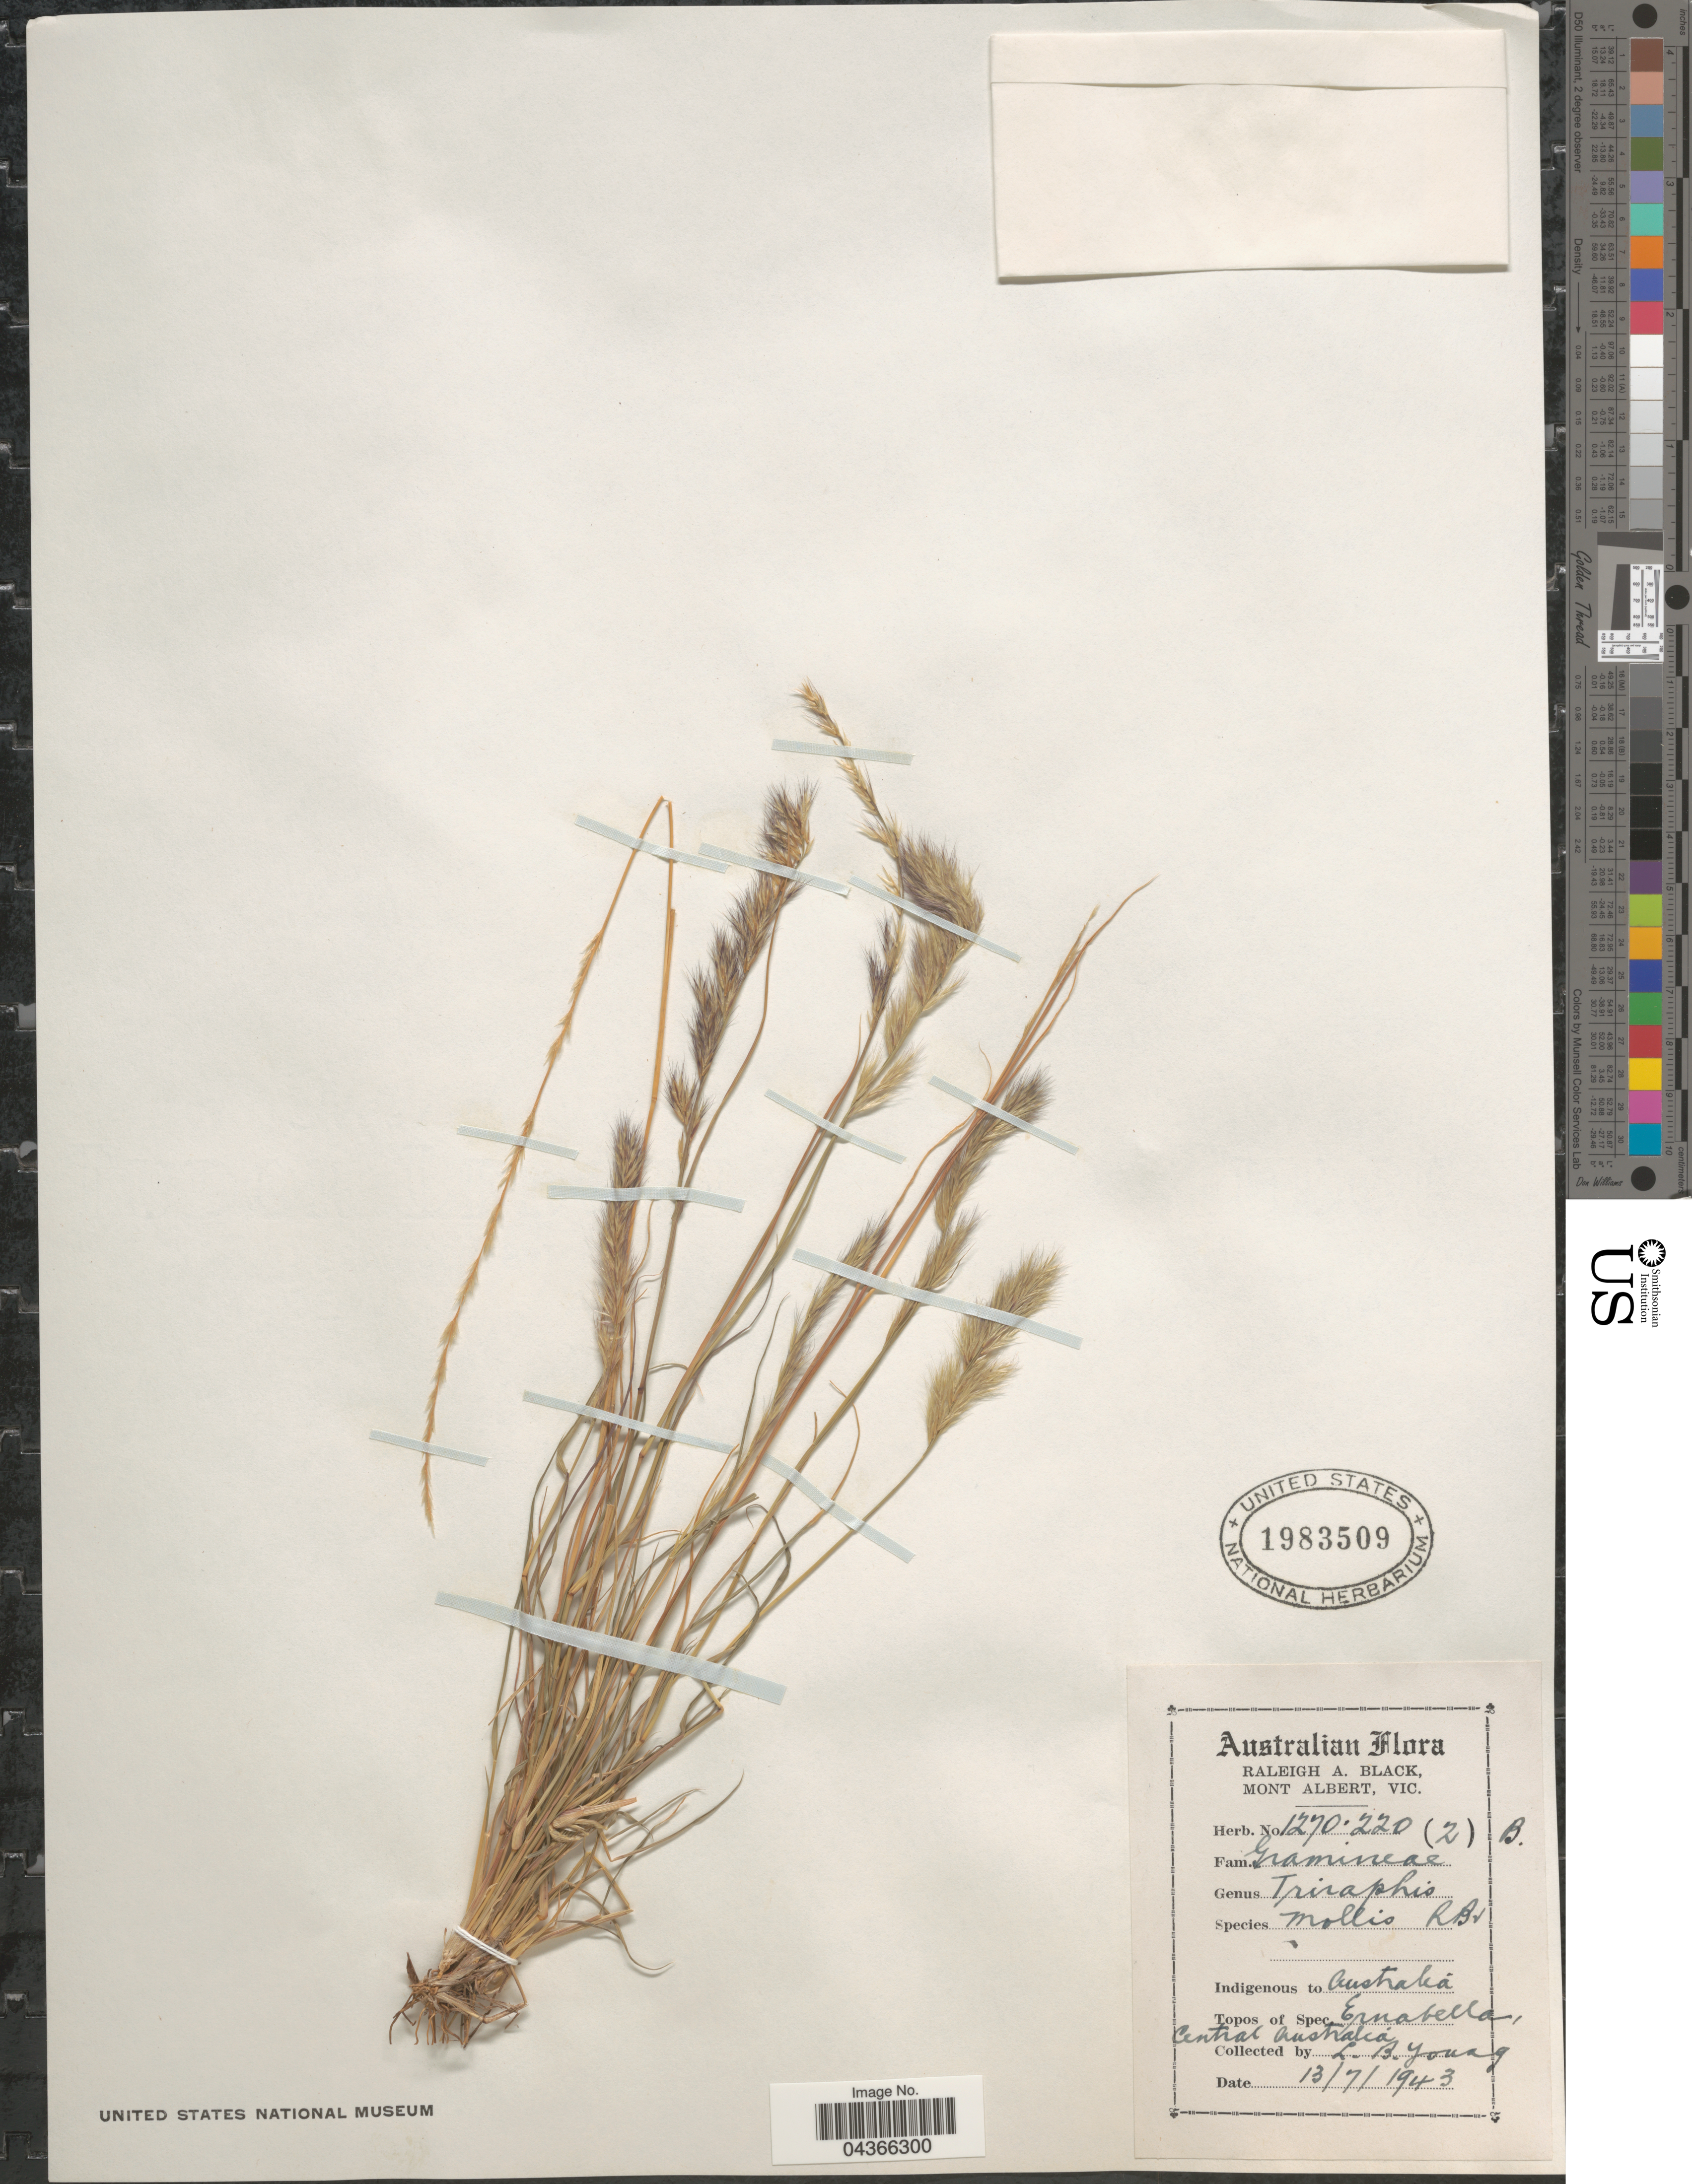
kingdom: Plantae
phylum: Tracheophyta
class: Liliopsida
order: Poales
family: Poaceae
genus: Triraphis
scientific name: Triraphis mollis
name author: R. Br.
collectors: L. Young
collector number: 1270220(2)B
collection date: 1943-07-13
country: Australia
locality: Indigenous to Australia. Central Australia.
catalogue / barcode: US 1983509